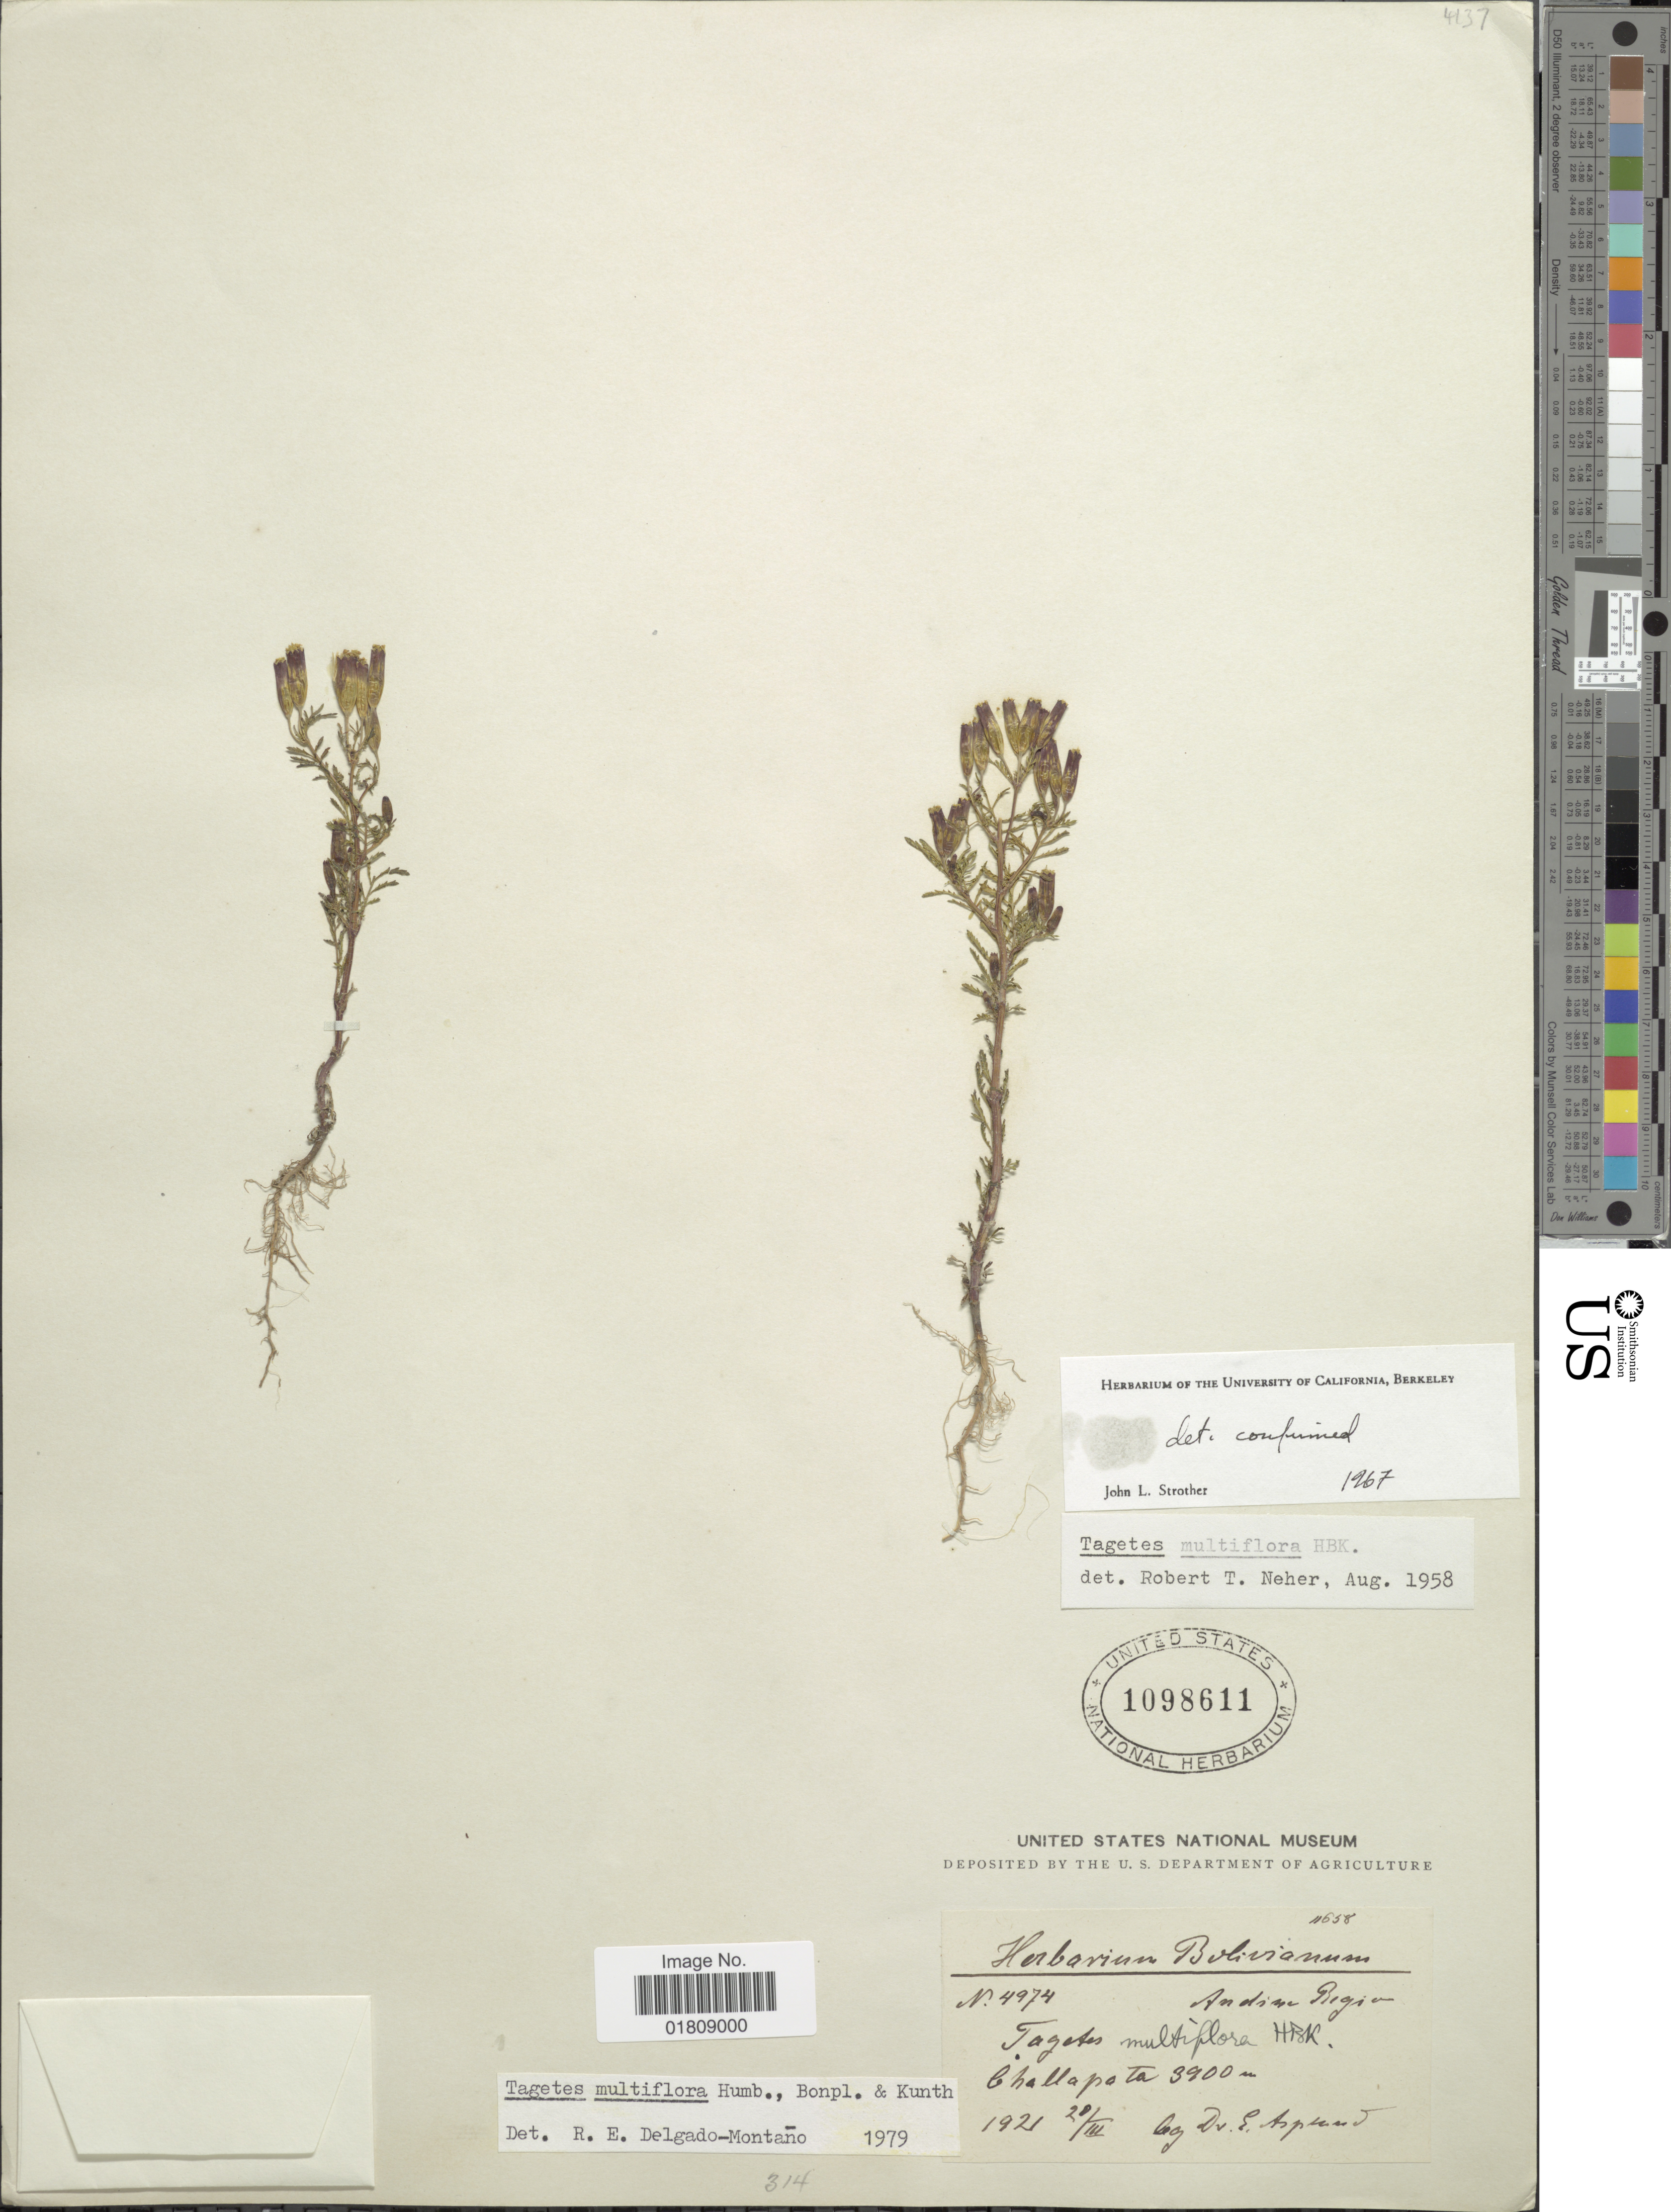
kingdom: Plantae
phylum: Tracheophyta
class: Magnoliopsida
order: Asterales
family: Asteraceae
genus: Tagetes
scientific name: Tagetes multiflora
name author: Kunth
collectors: E. Asplund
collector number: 4974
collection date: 1921-03-28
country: Bolivia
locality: Challapata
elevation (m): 3900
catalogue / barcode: US 1098611